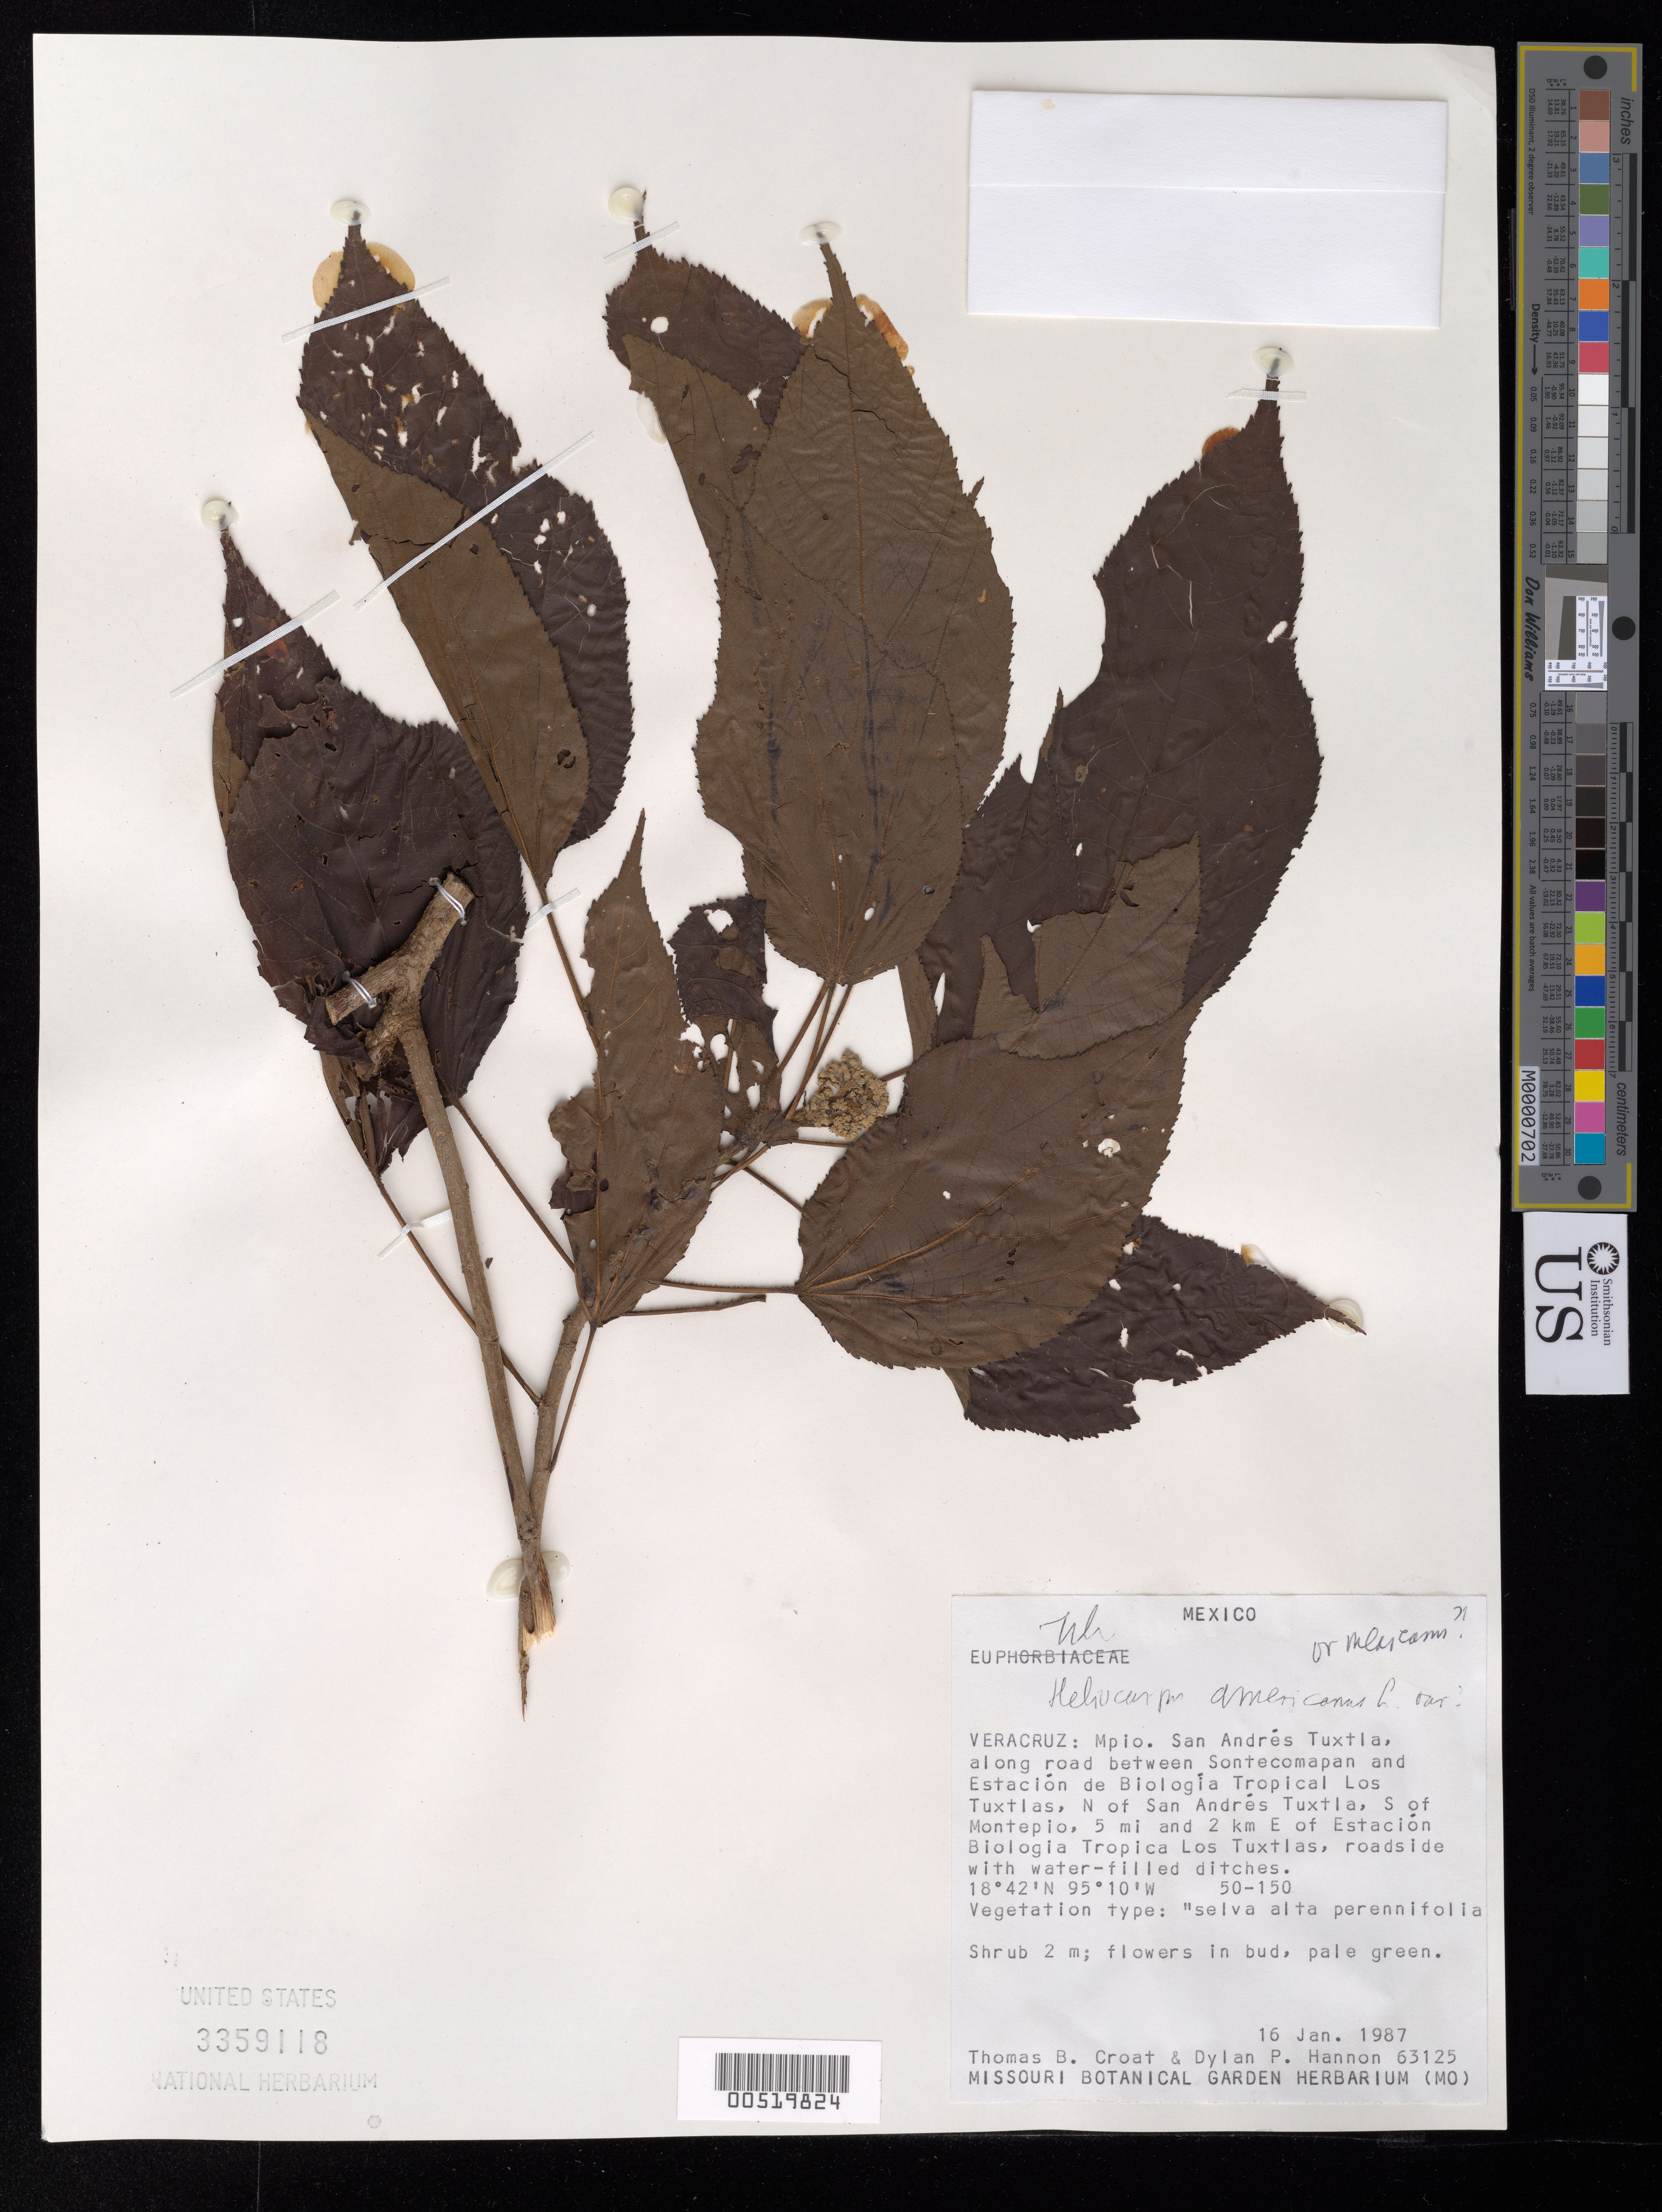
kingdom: Plantae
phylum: Tracheophyta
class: Magnoliopsida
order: Malvales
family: Malvaceae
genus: Heliocarpus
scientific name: Heliocarpus donnellsmithii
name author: Rose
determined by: Dorr, Laurence J., Curator (BOT), Smithsonian Institution - National Museum of Natural History (UNITED STATES)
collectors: T. B. Croat & D. Hannon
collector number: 63125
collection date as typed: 16 Jan 1987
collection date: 1987-01-16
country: Mexico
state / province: Veracruz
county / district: San Andrés Tuxtla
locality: Between Sontecomapan and Estacion de Biologia Tropical Los Tustlas, N of San Andres Tuxtla, S of Montepio.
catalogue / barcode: US 3359118